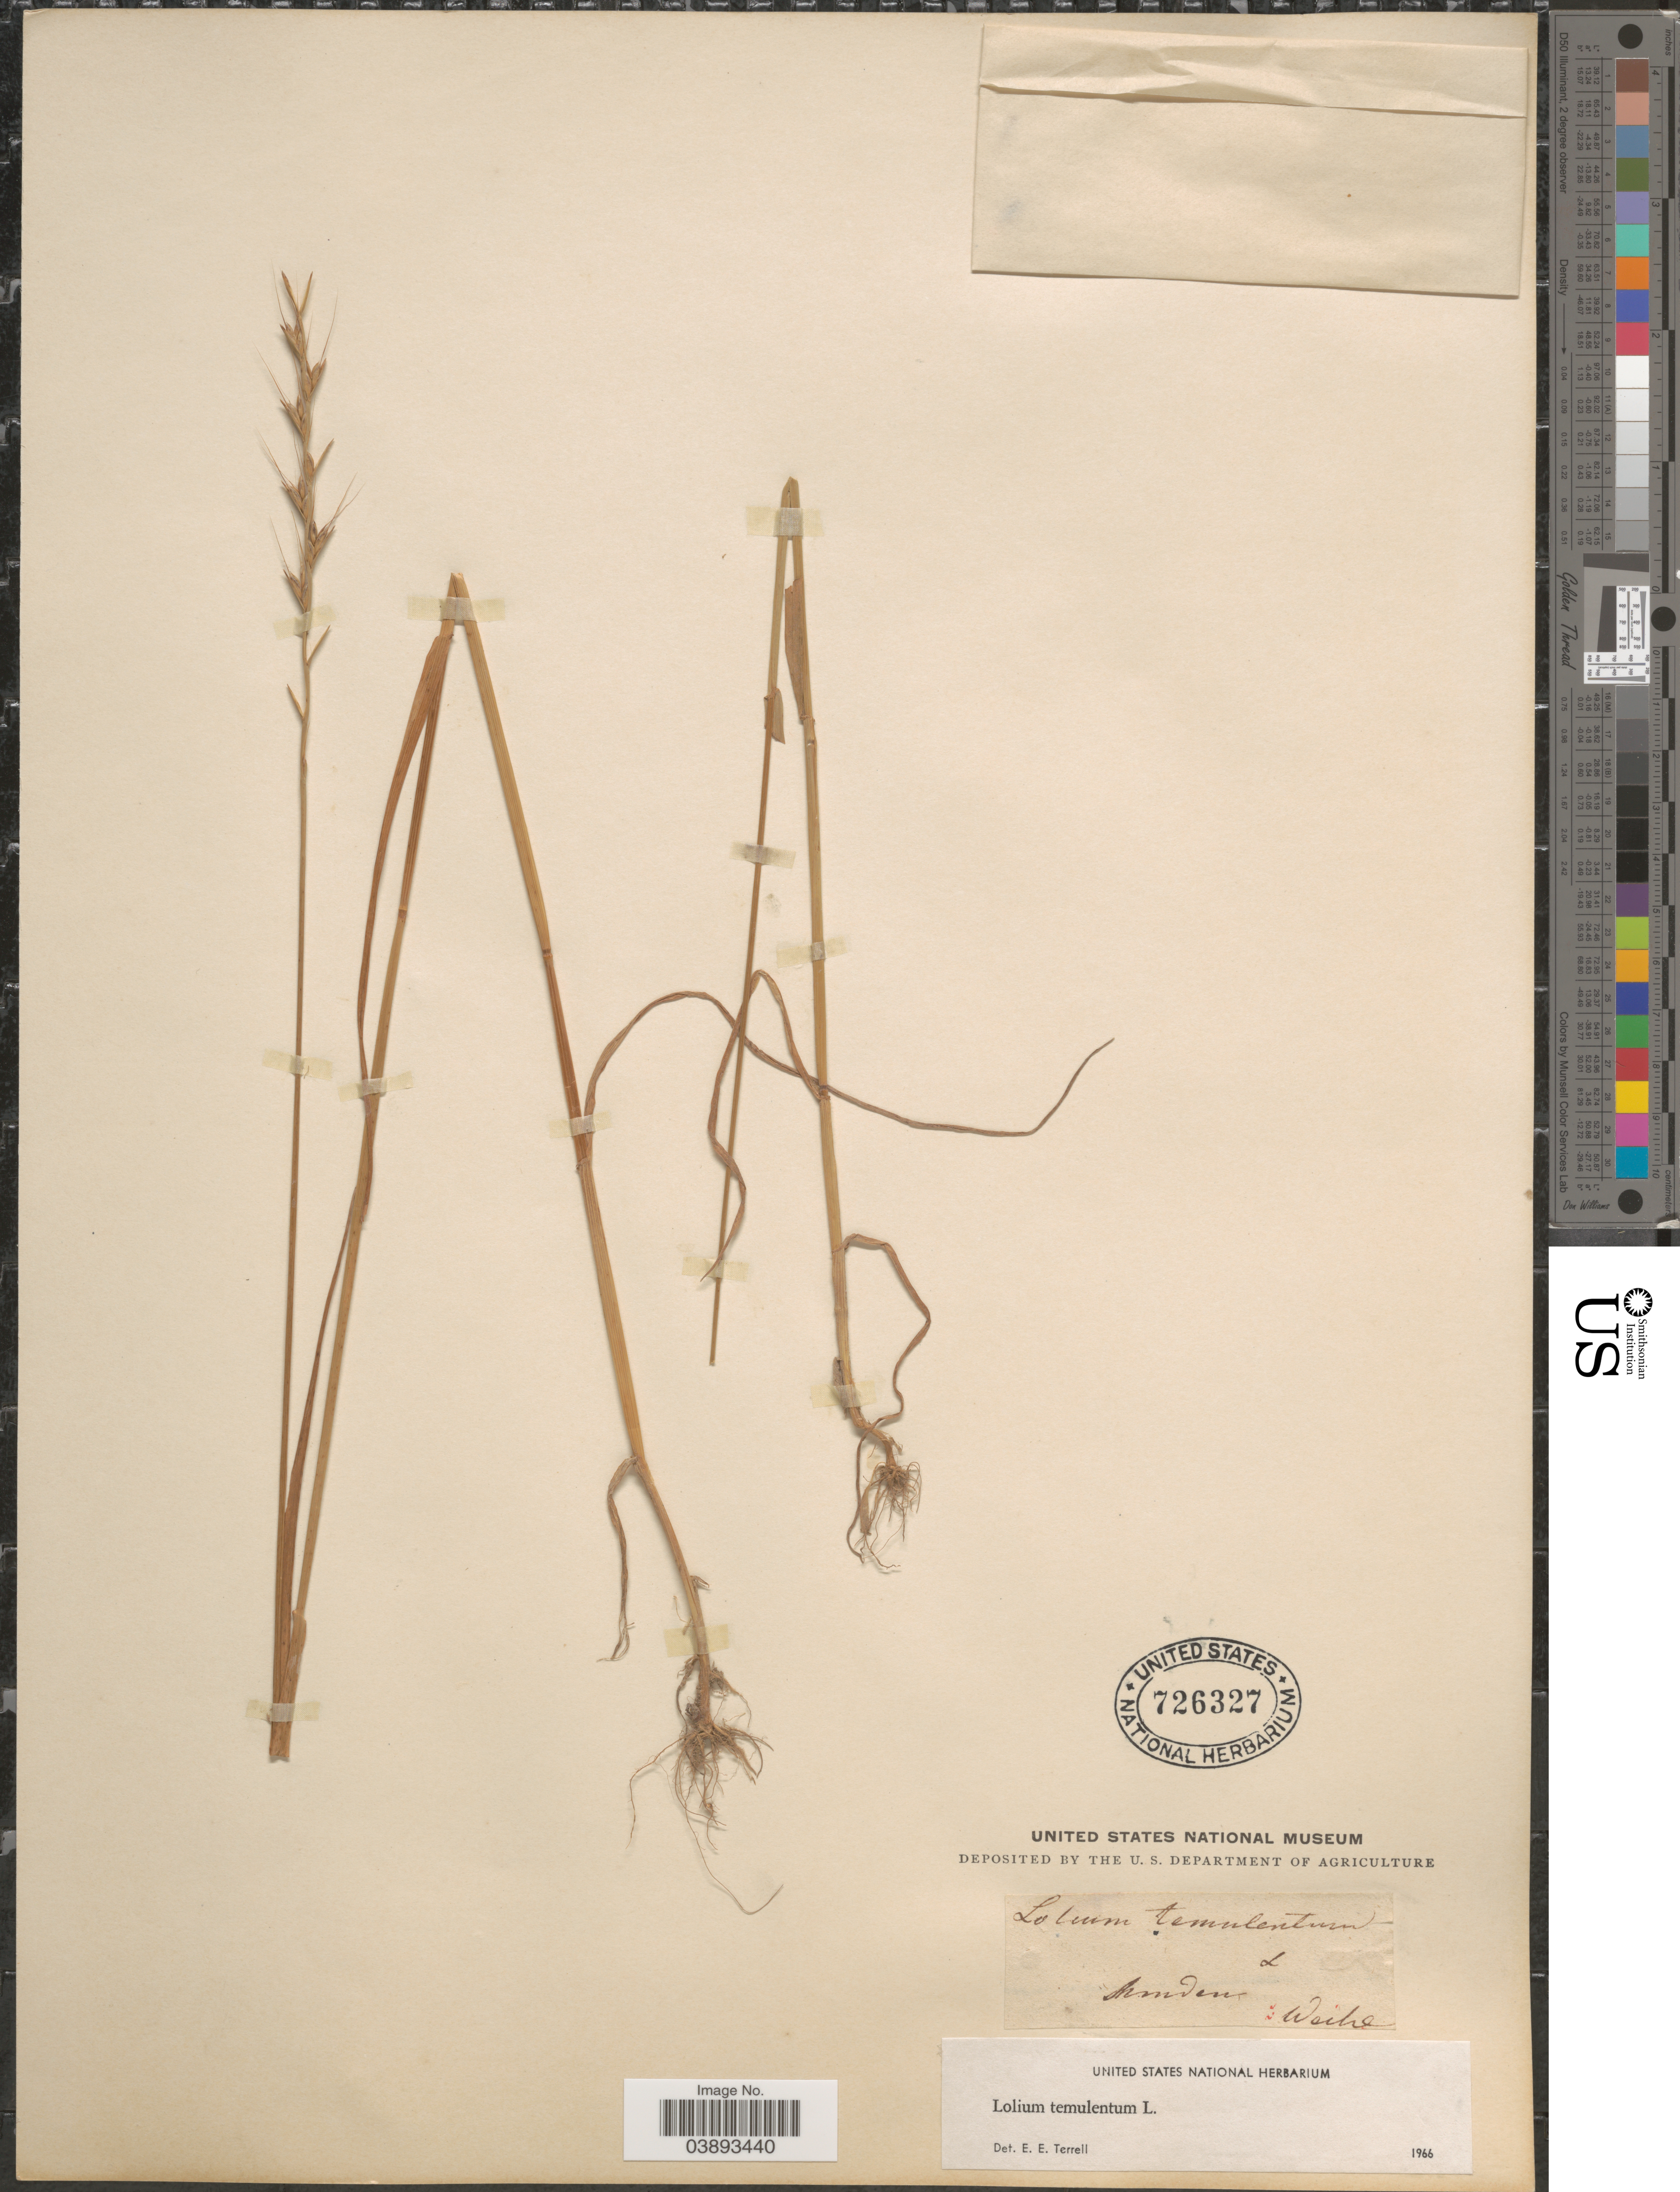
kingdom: Plantae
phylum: Tracheophyta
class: Liliopsida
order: Poales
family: Poaceae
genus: Lolium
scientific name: Lolium temulentum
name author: L.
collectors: Weihe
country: Germany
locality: Minden.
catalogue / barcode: US 726327